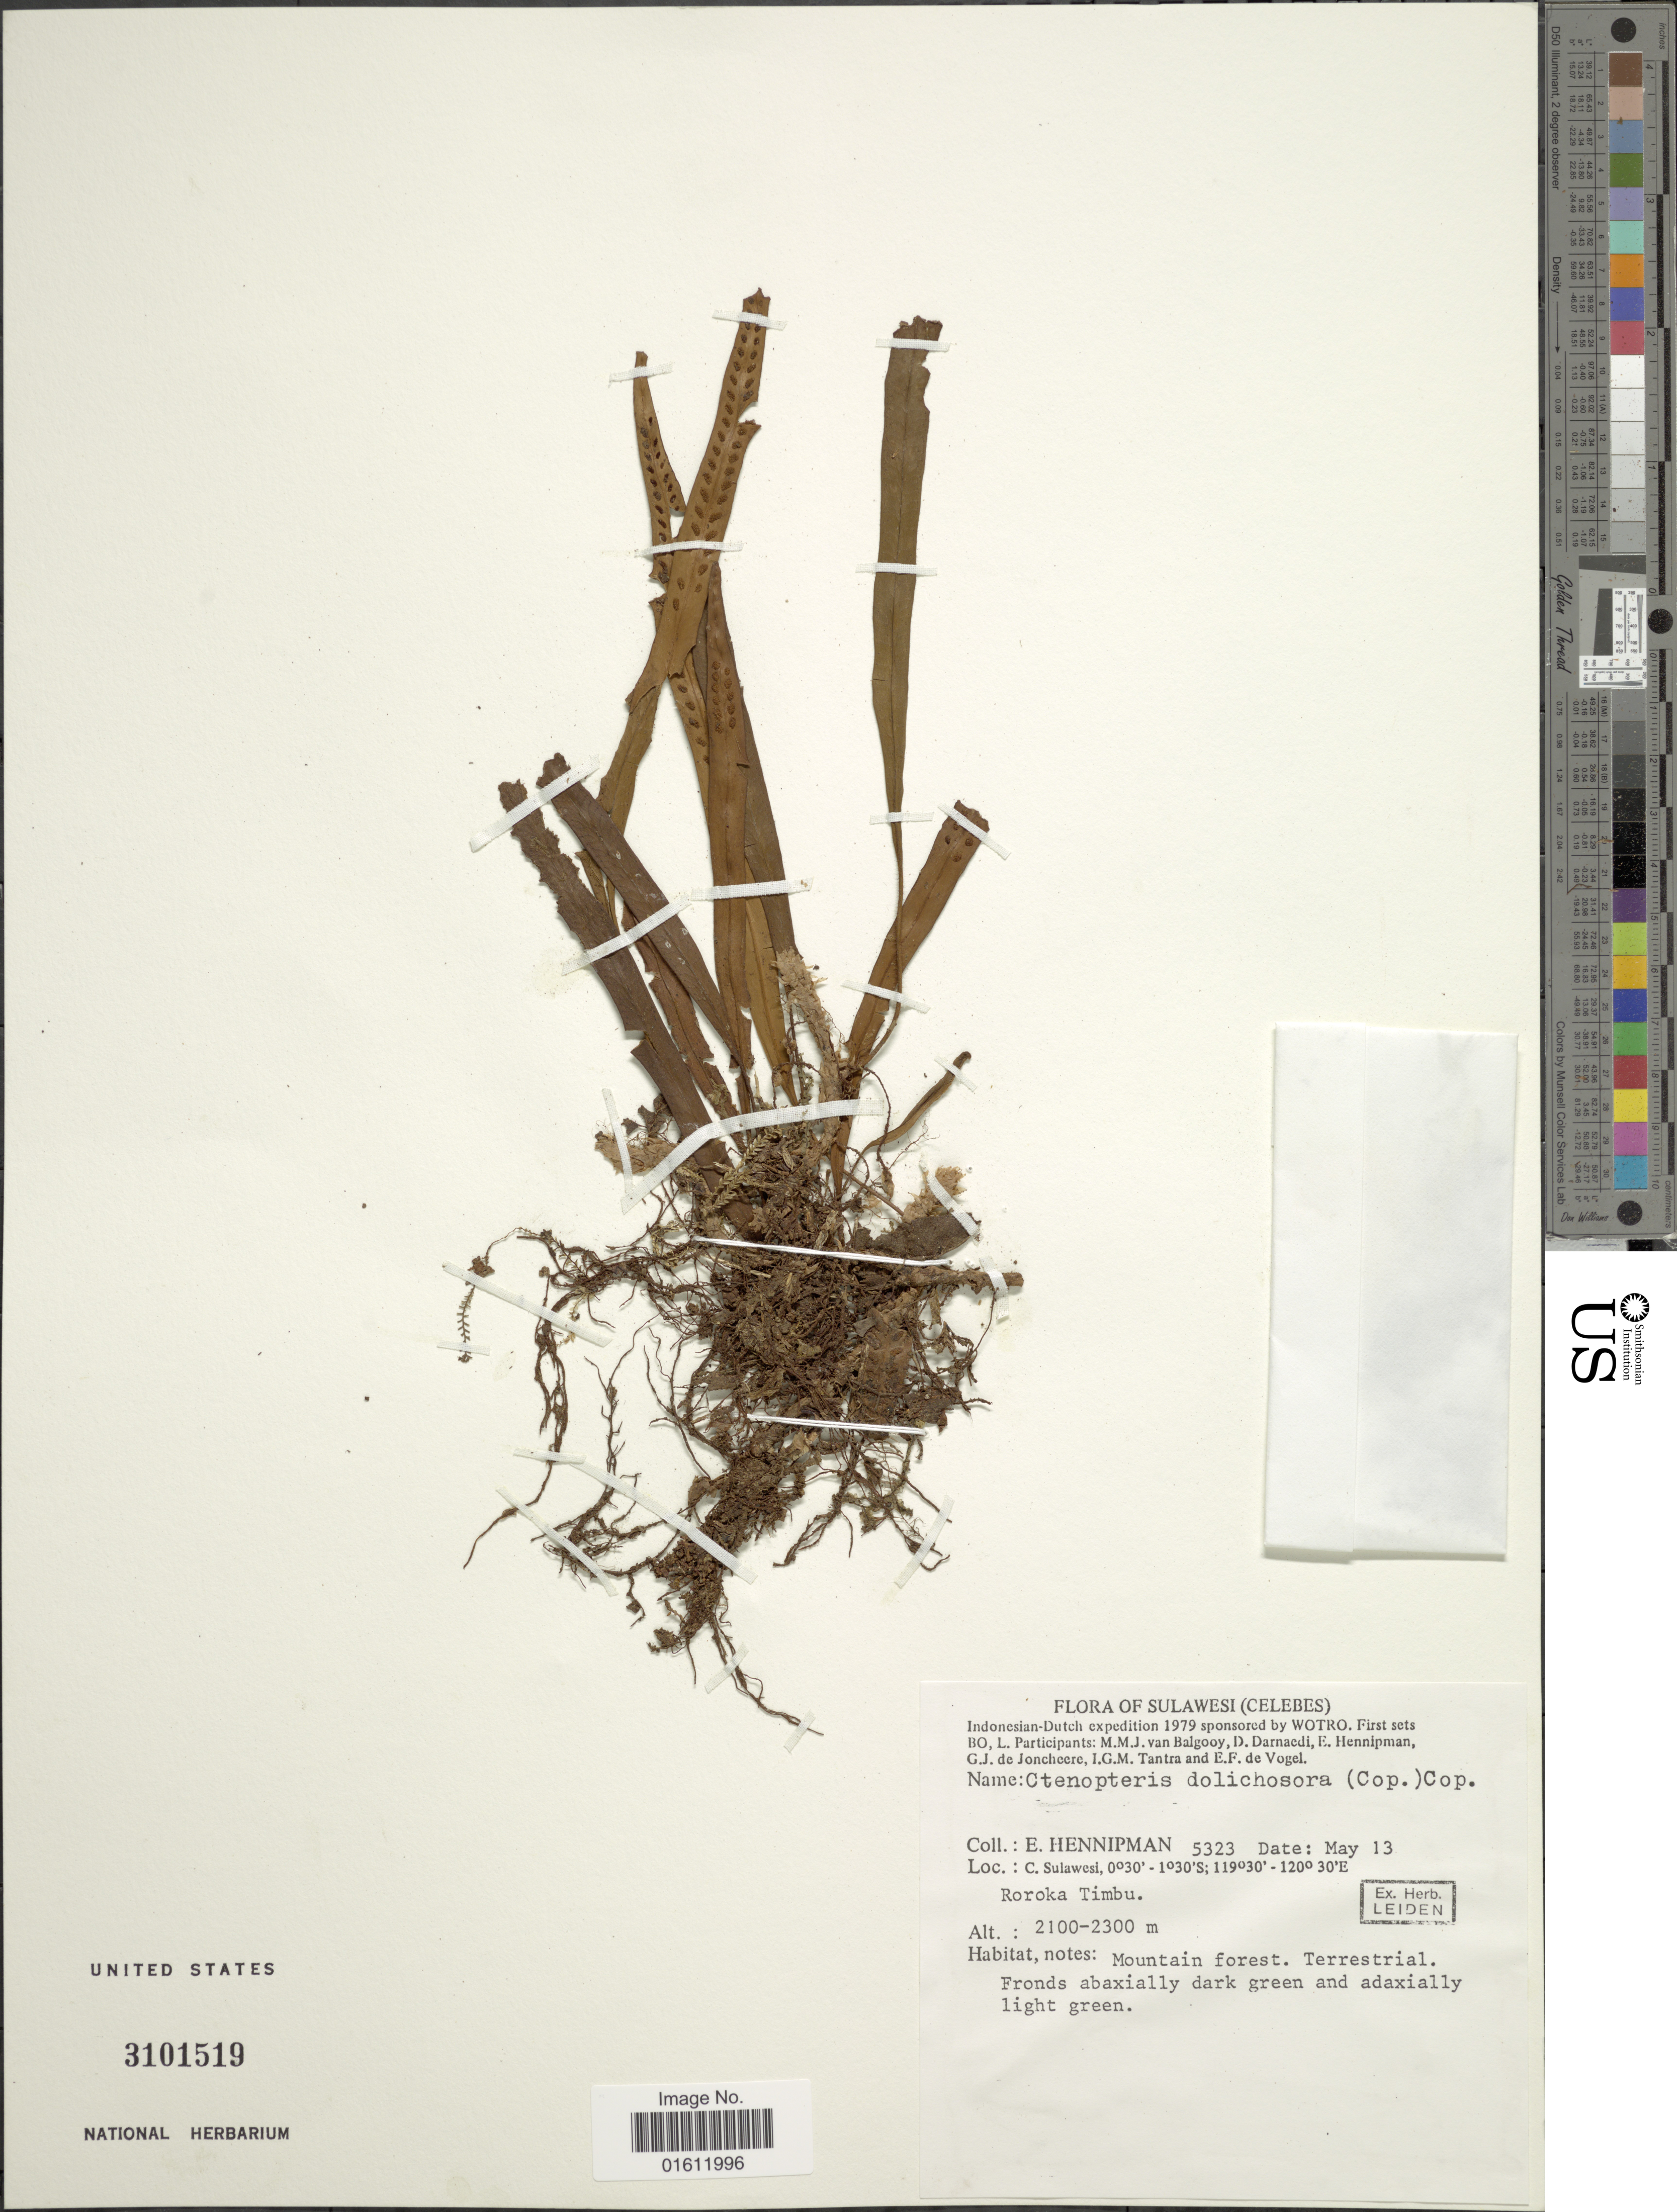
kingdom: Plantae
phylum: Tracheophyta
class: Polypodiopsida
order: Polypodiales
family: Polypodiaceae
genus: Oreogrammitis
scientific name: Oreogrammitis dolichosora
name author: (Copel.) Parris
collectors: E. Hennipman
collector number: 5323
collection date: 1979-05-13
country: Indonesia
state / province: Sulawesi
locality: (Celebes), C. Sulawesi, Roroka Timbu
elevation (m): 2100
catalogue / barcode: US 3101519